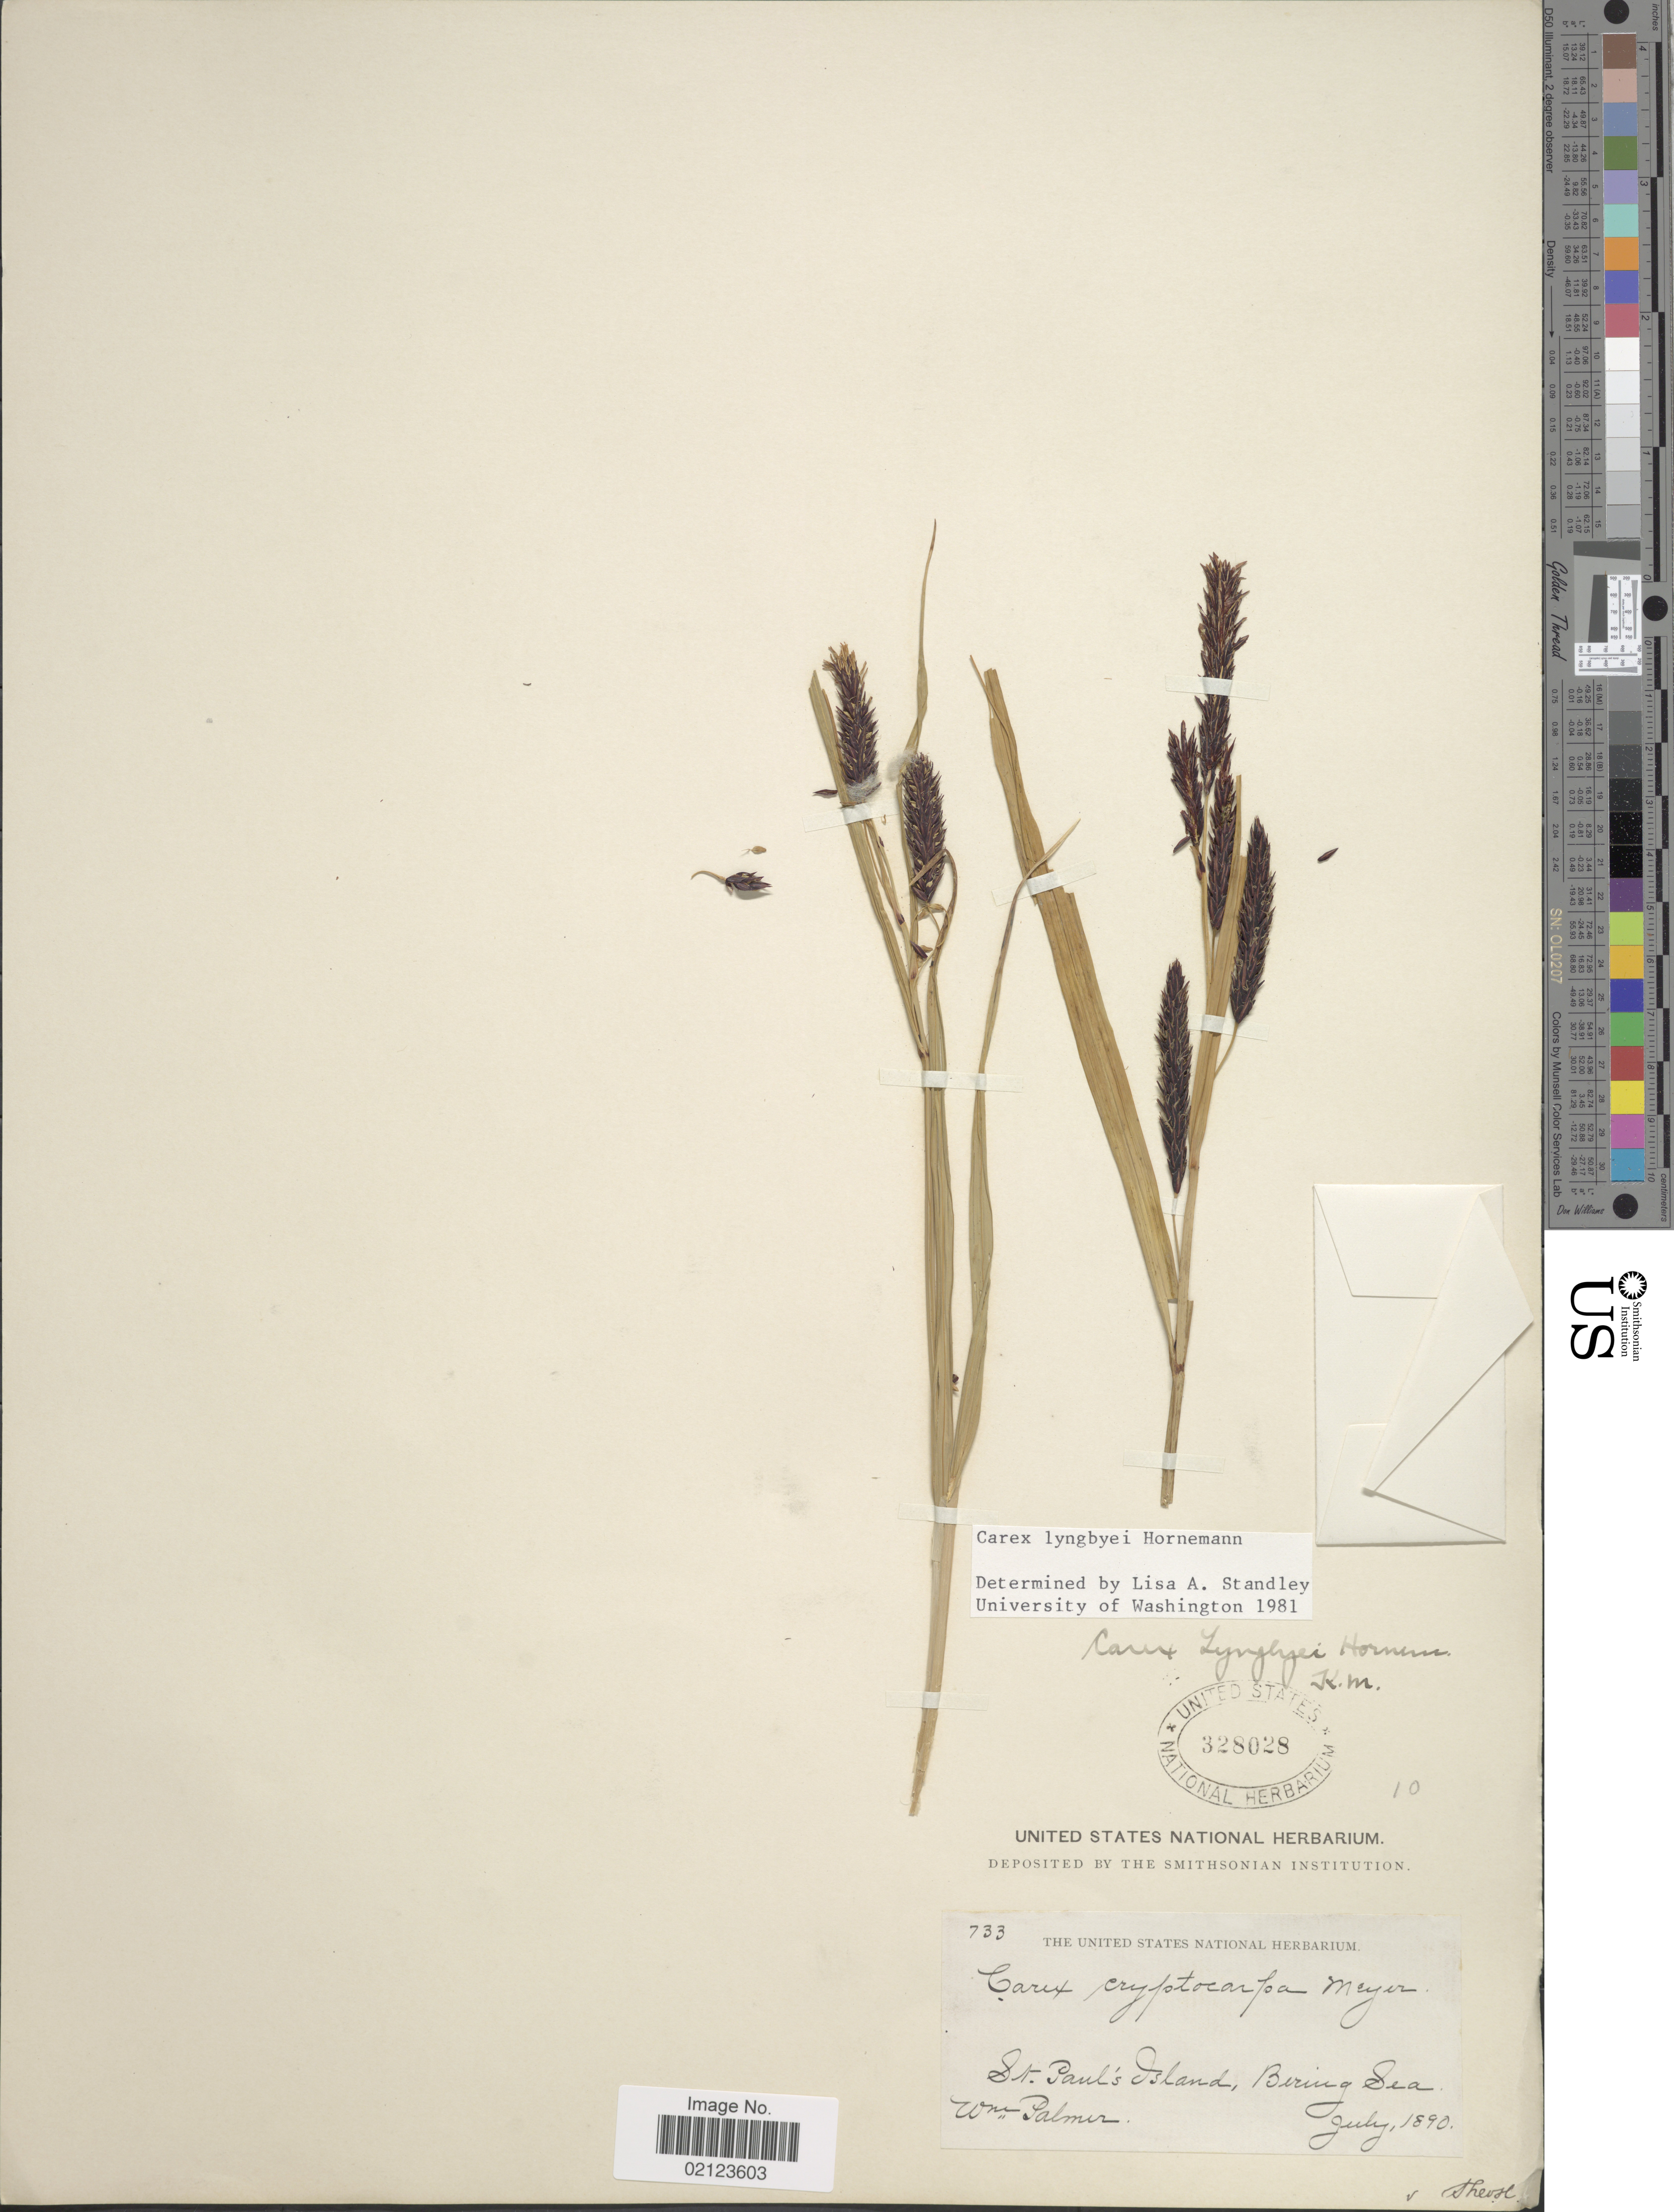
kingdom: Plantae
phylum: Tracheophyta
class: Liliopsida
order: Poales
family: Cyperaceae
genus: Carex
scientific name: Carex lyngbyei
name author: Hornem.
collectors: W. Palmer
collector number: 733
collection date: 1890-07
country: United States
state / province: Alaska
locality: St. Paul's Island, Bering Sea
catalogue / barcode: US 328028